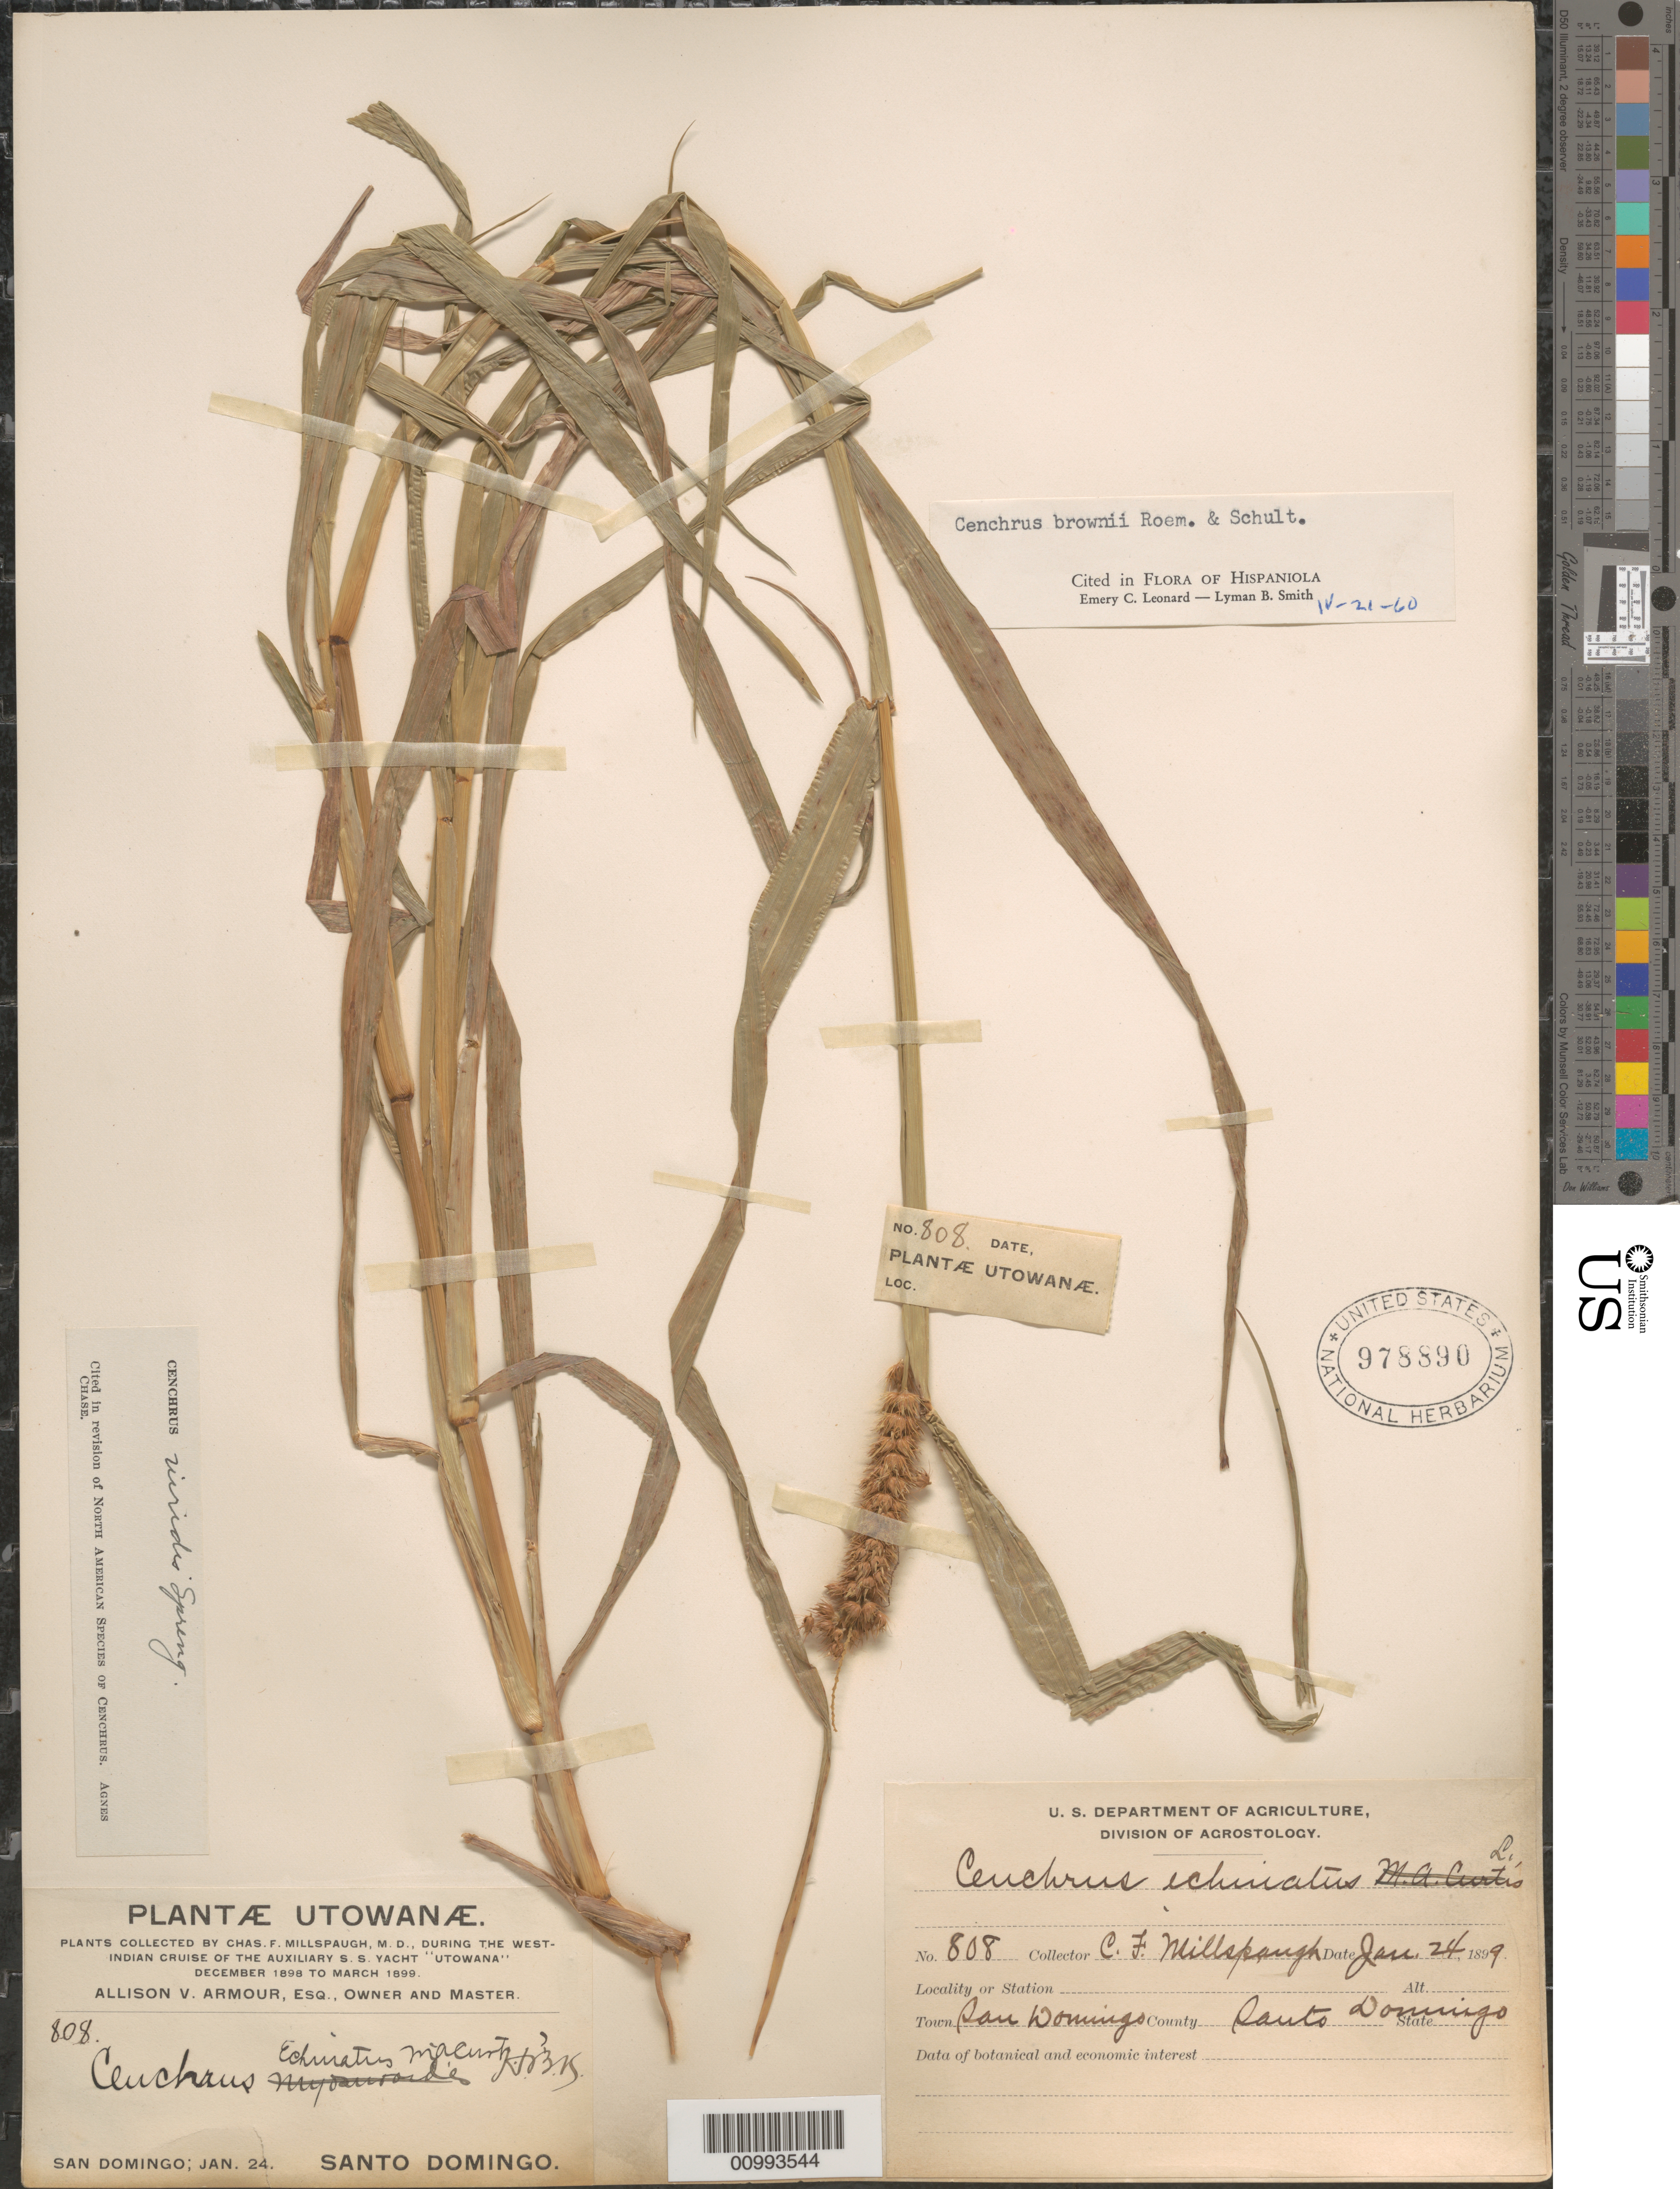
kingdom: Plantae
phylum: Tracheophyta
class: Liliopsida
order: Poales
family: Poaceae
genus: Cenchrus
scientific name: Cenchrus brownii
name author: Roem. & Schult.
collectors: C. F. Millspaugh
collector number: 808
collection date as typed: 24 Jan 1899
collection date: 1899-01-24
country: Dominican Republic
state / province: Distrito Nacional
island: Hispaniola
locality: Santo Domingo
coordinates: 0 N, 0 E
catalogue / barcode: US 978890